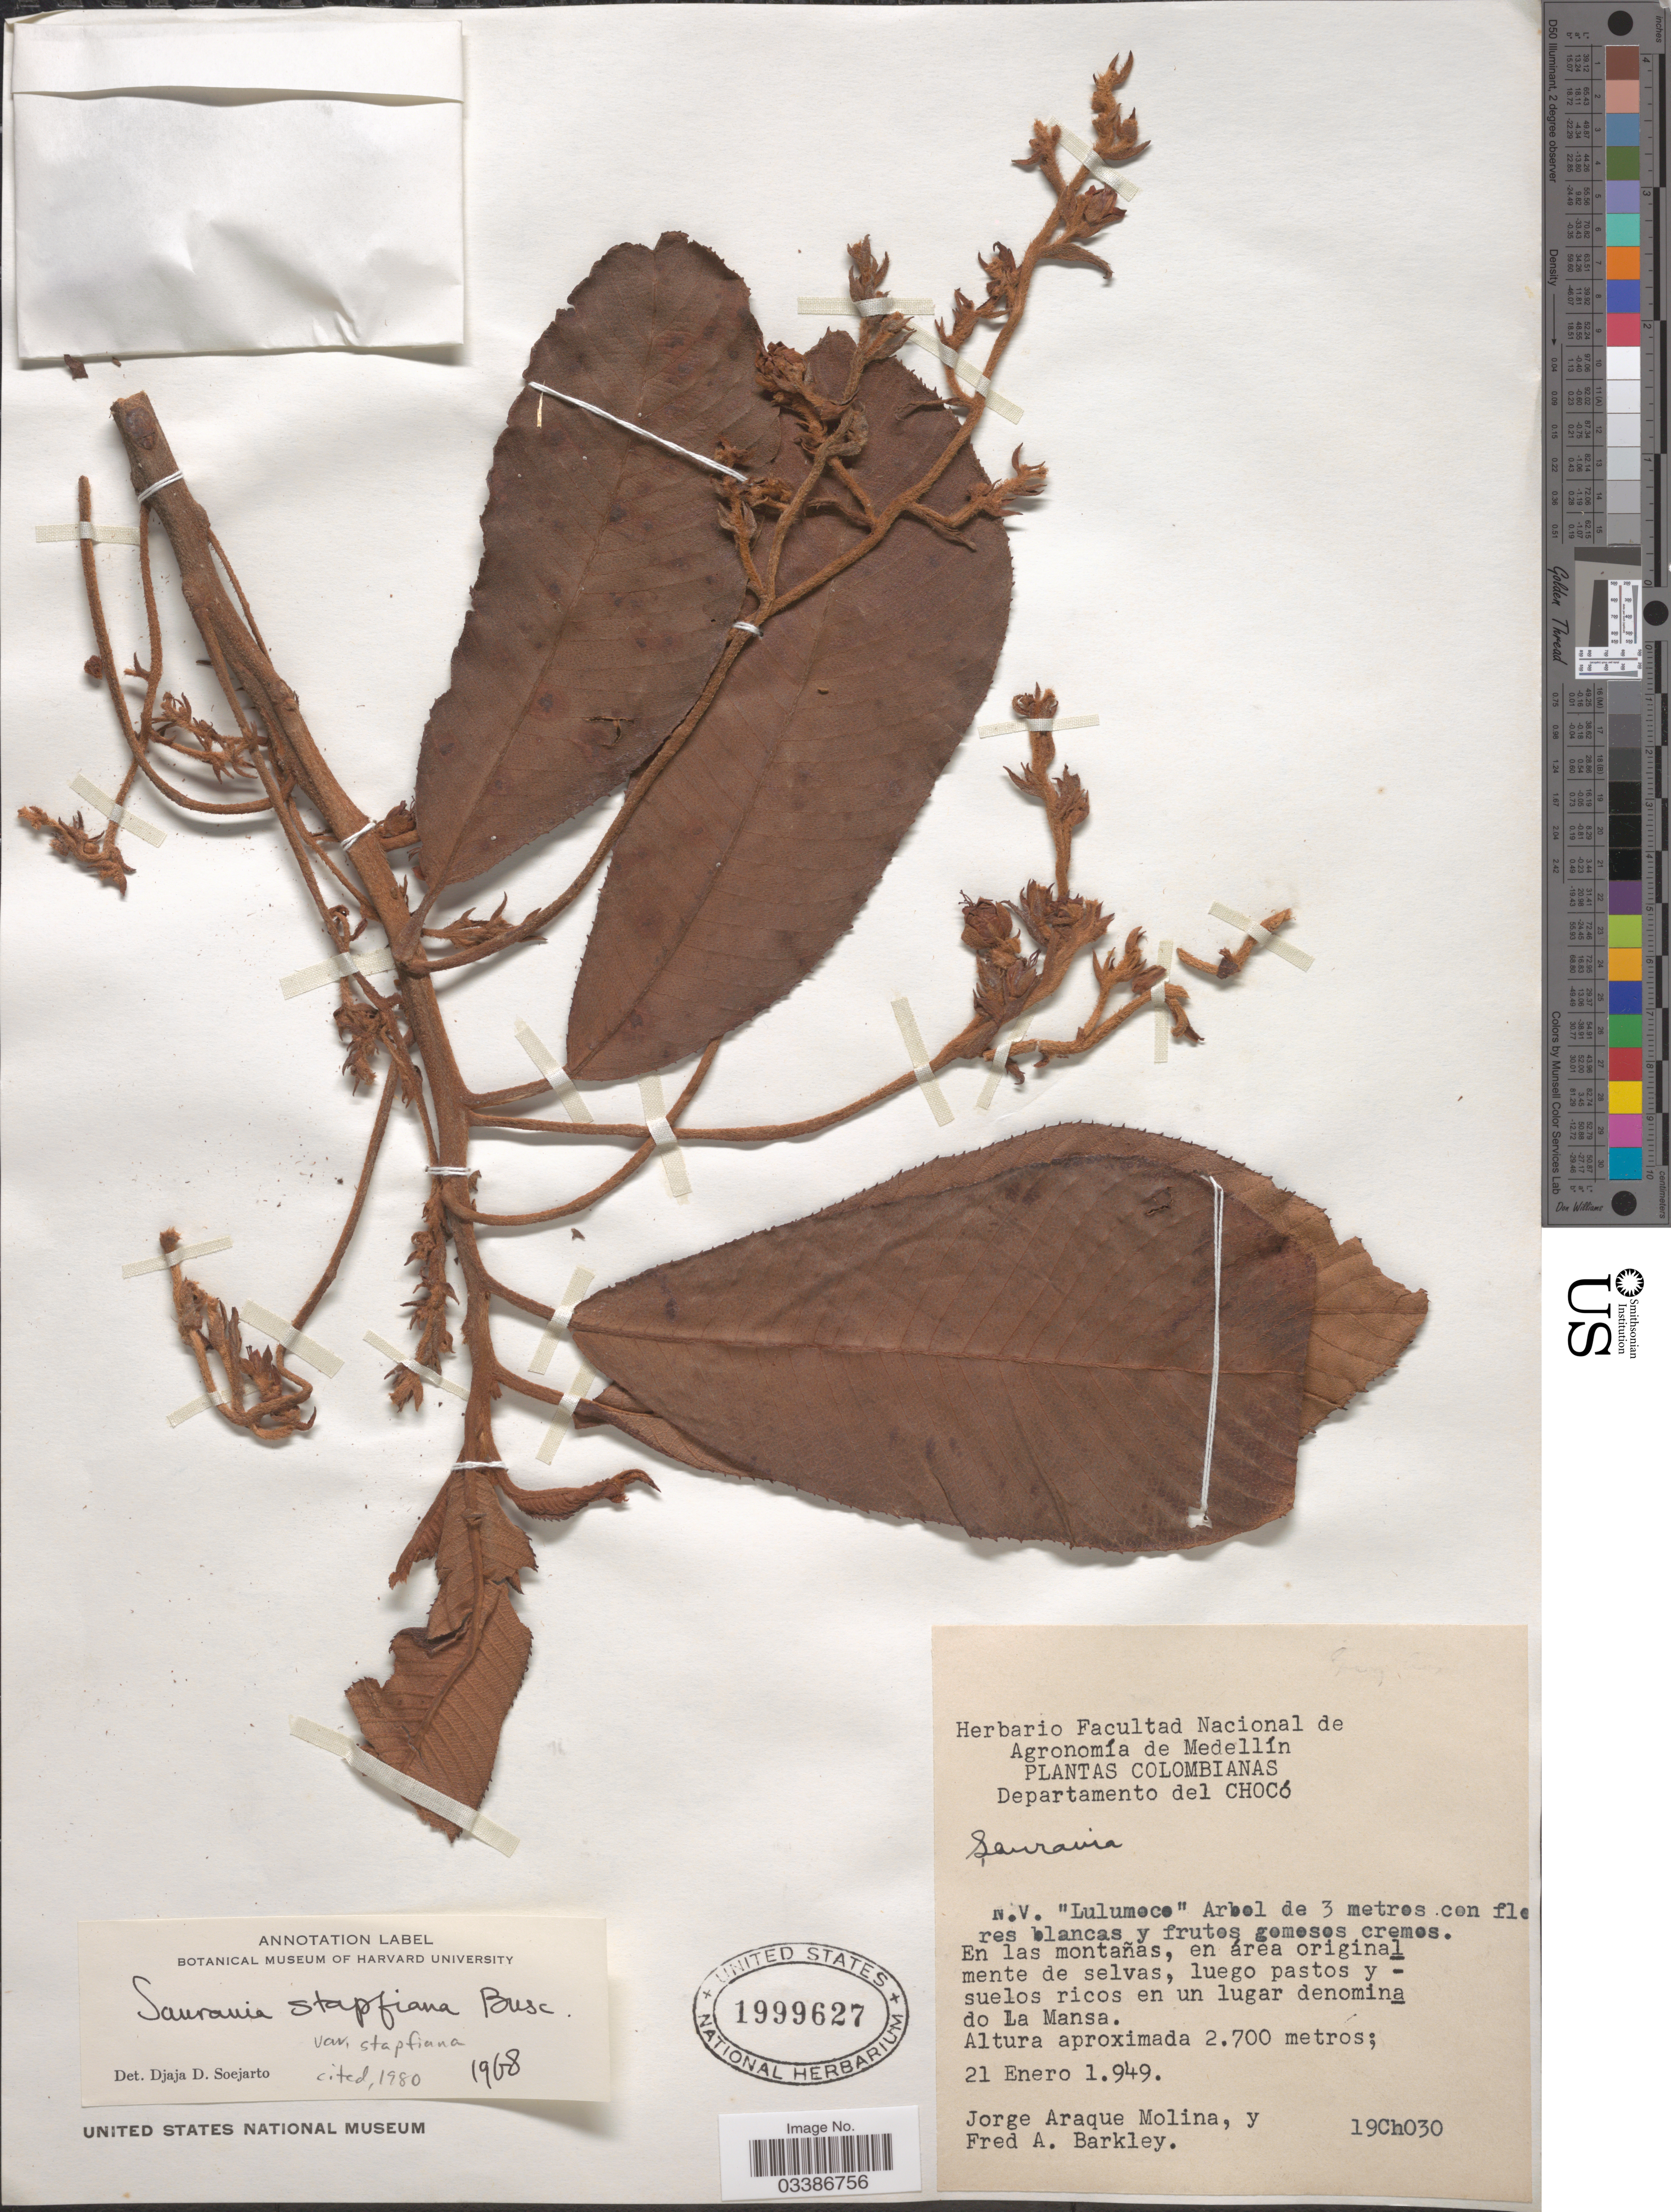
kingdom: Plantae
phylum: Tracheophyta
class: Magnoliopsida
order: Ericales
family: Actinidiaceae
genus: Saurauia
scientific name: Saurauia stapfiana var. stapfiana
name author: Buscal.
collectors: J. Araque Molina & F. A. Barkley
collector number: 19Ch030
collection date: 1949-01-21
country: Colombia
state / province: Chocó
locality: Departamento del Chocó. En las montañas, en área originalmente de selvas, luego pastos y suelos ricos en un lugar denominado La Mansa.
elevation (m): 2700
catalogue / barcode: US 1999627